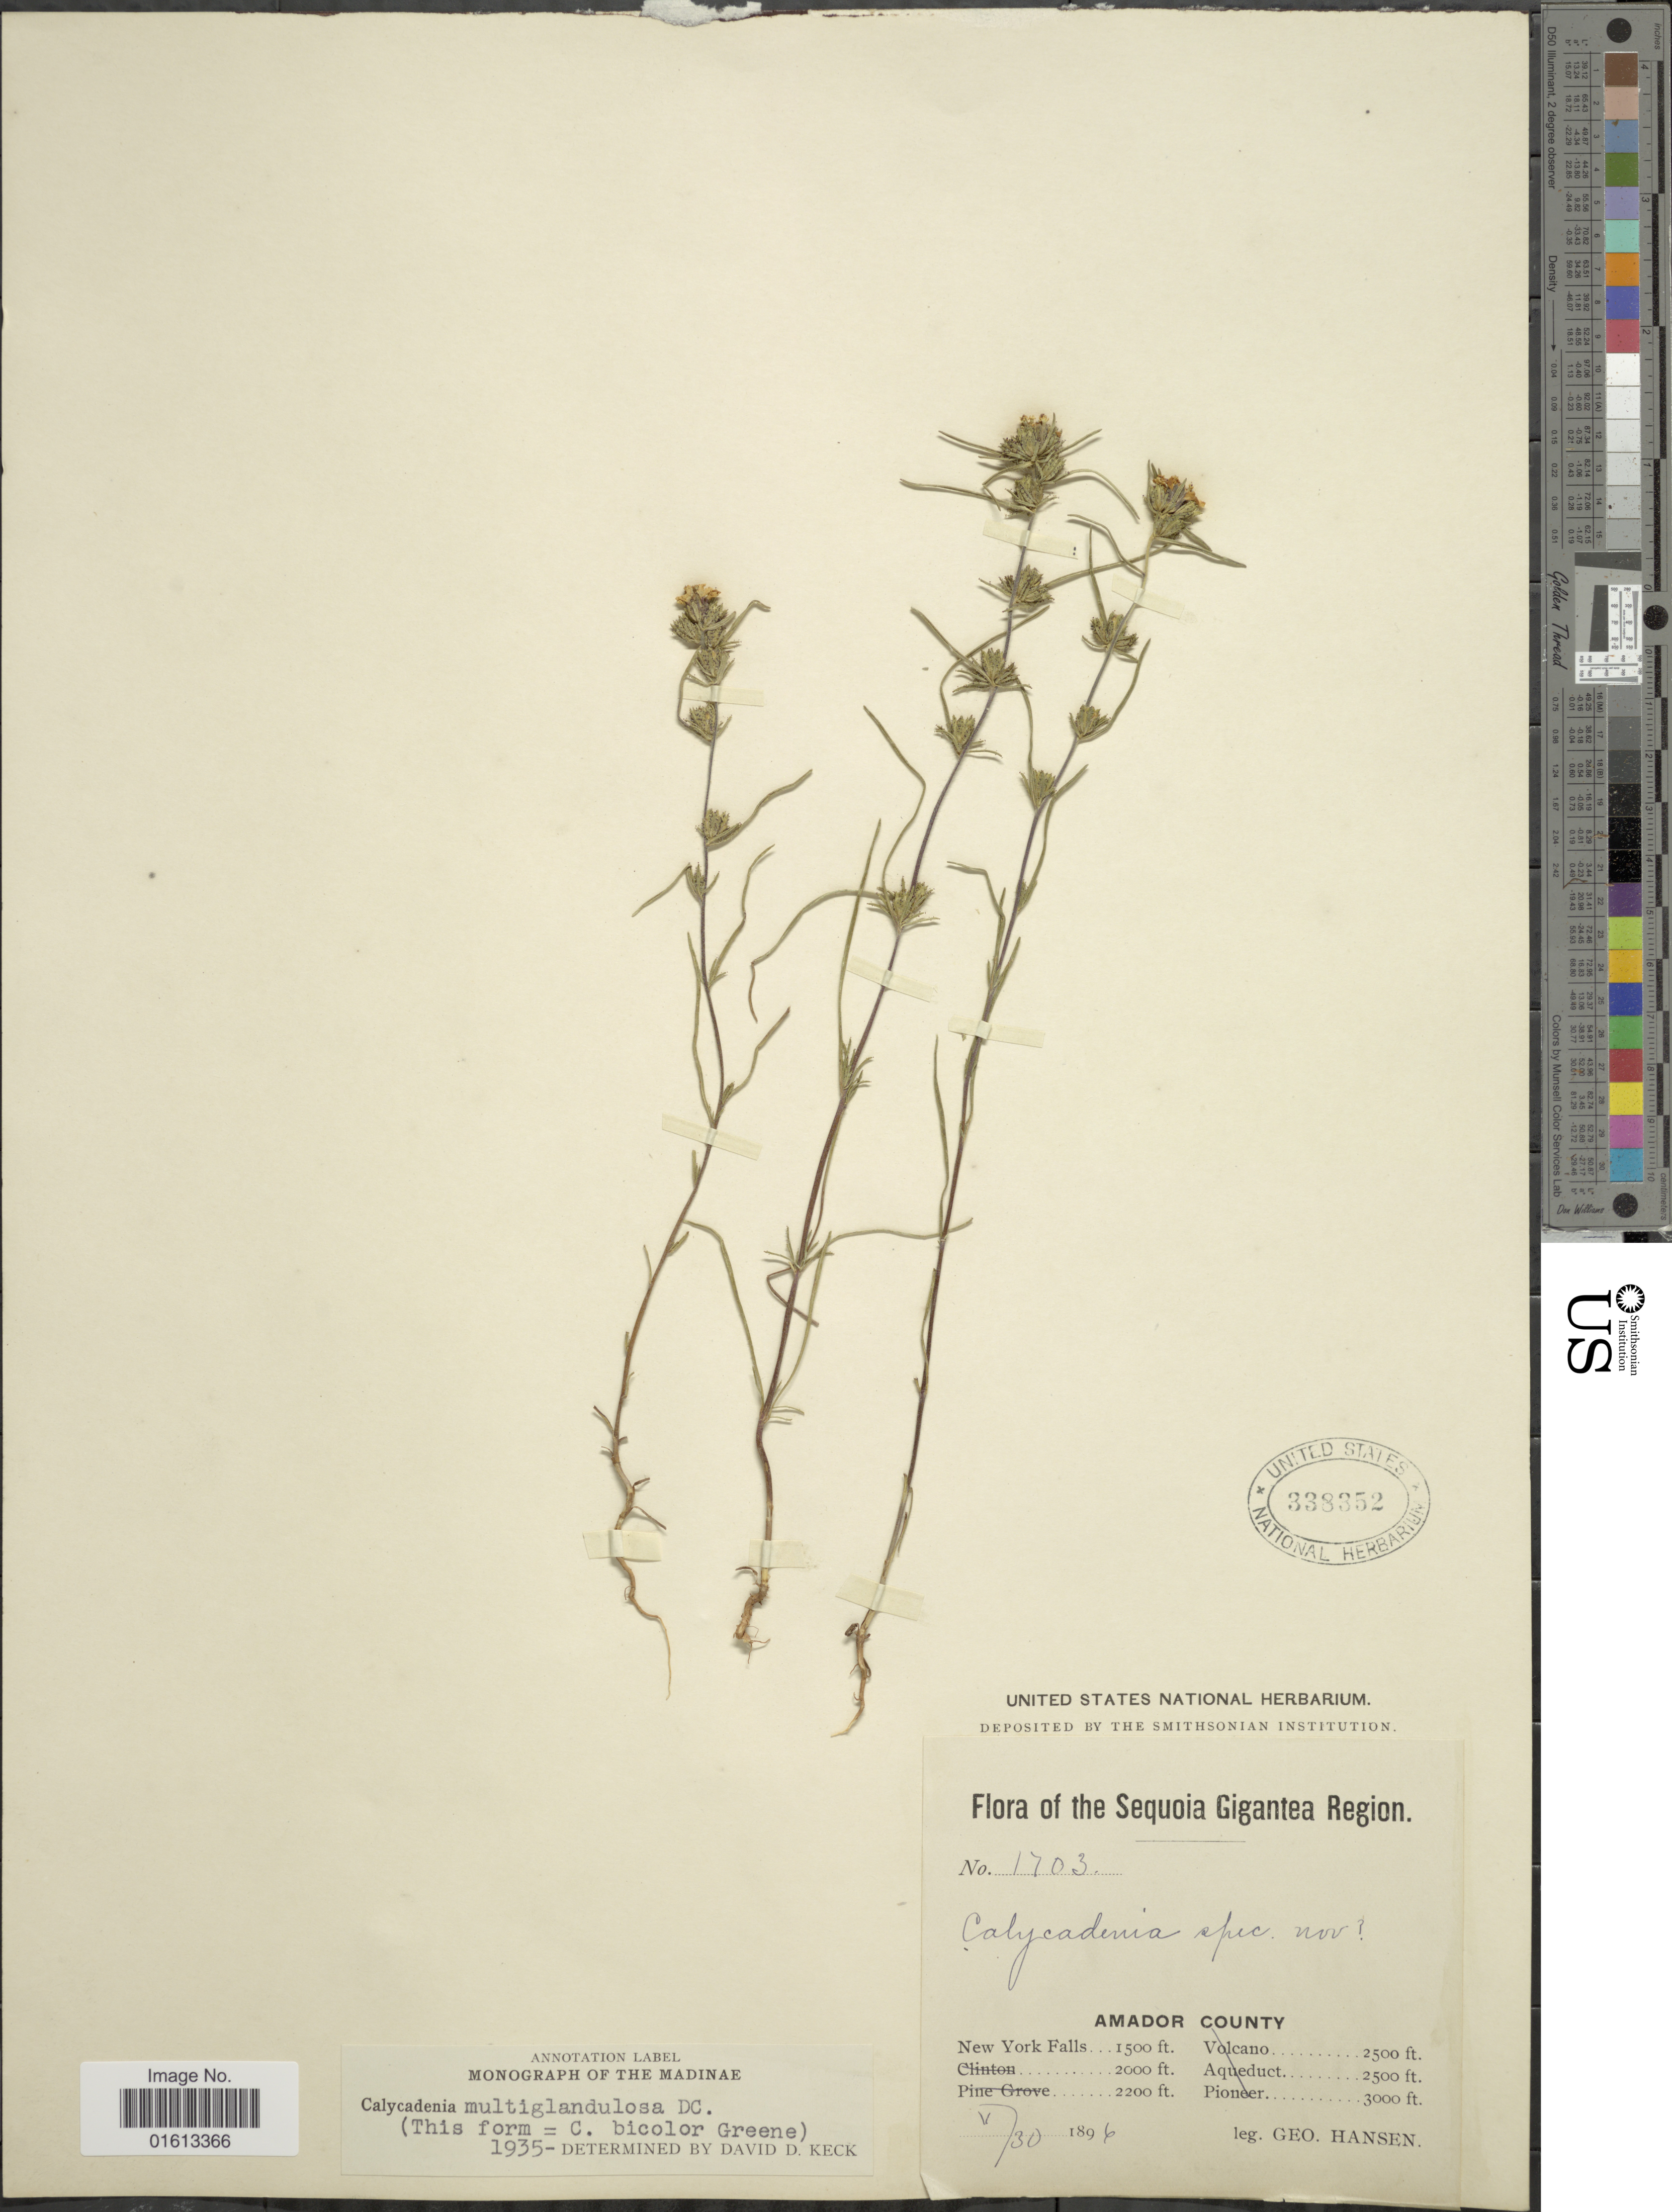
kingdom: Plantae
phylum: Tracheophyta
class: Magnoliopsida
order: Asterales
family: Asteraceae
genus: Calycadenia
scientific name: Calycadenia multiglandulosa subsp. bicolor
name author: (Greene) D.D. Keck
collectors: G. Hansen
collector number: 1703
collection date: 1896-05-30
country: United States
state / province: California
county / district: Amador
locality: Sequoia Gigantea Region, Amador County, New York Falls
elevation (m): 457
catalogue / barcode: US 338352